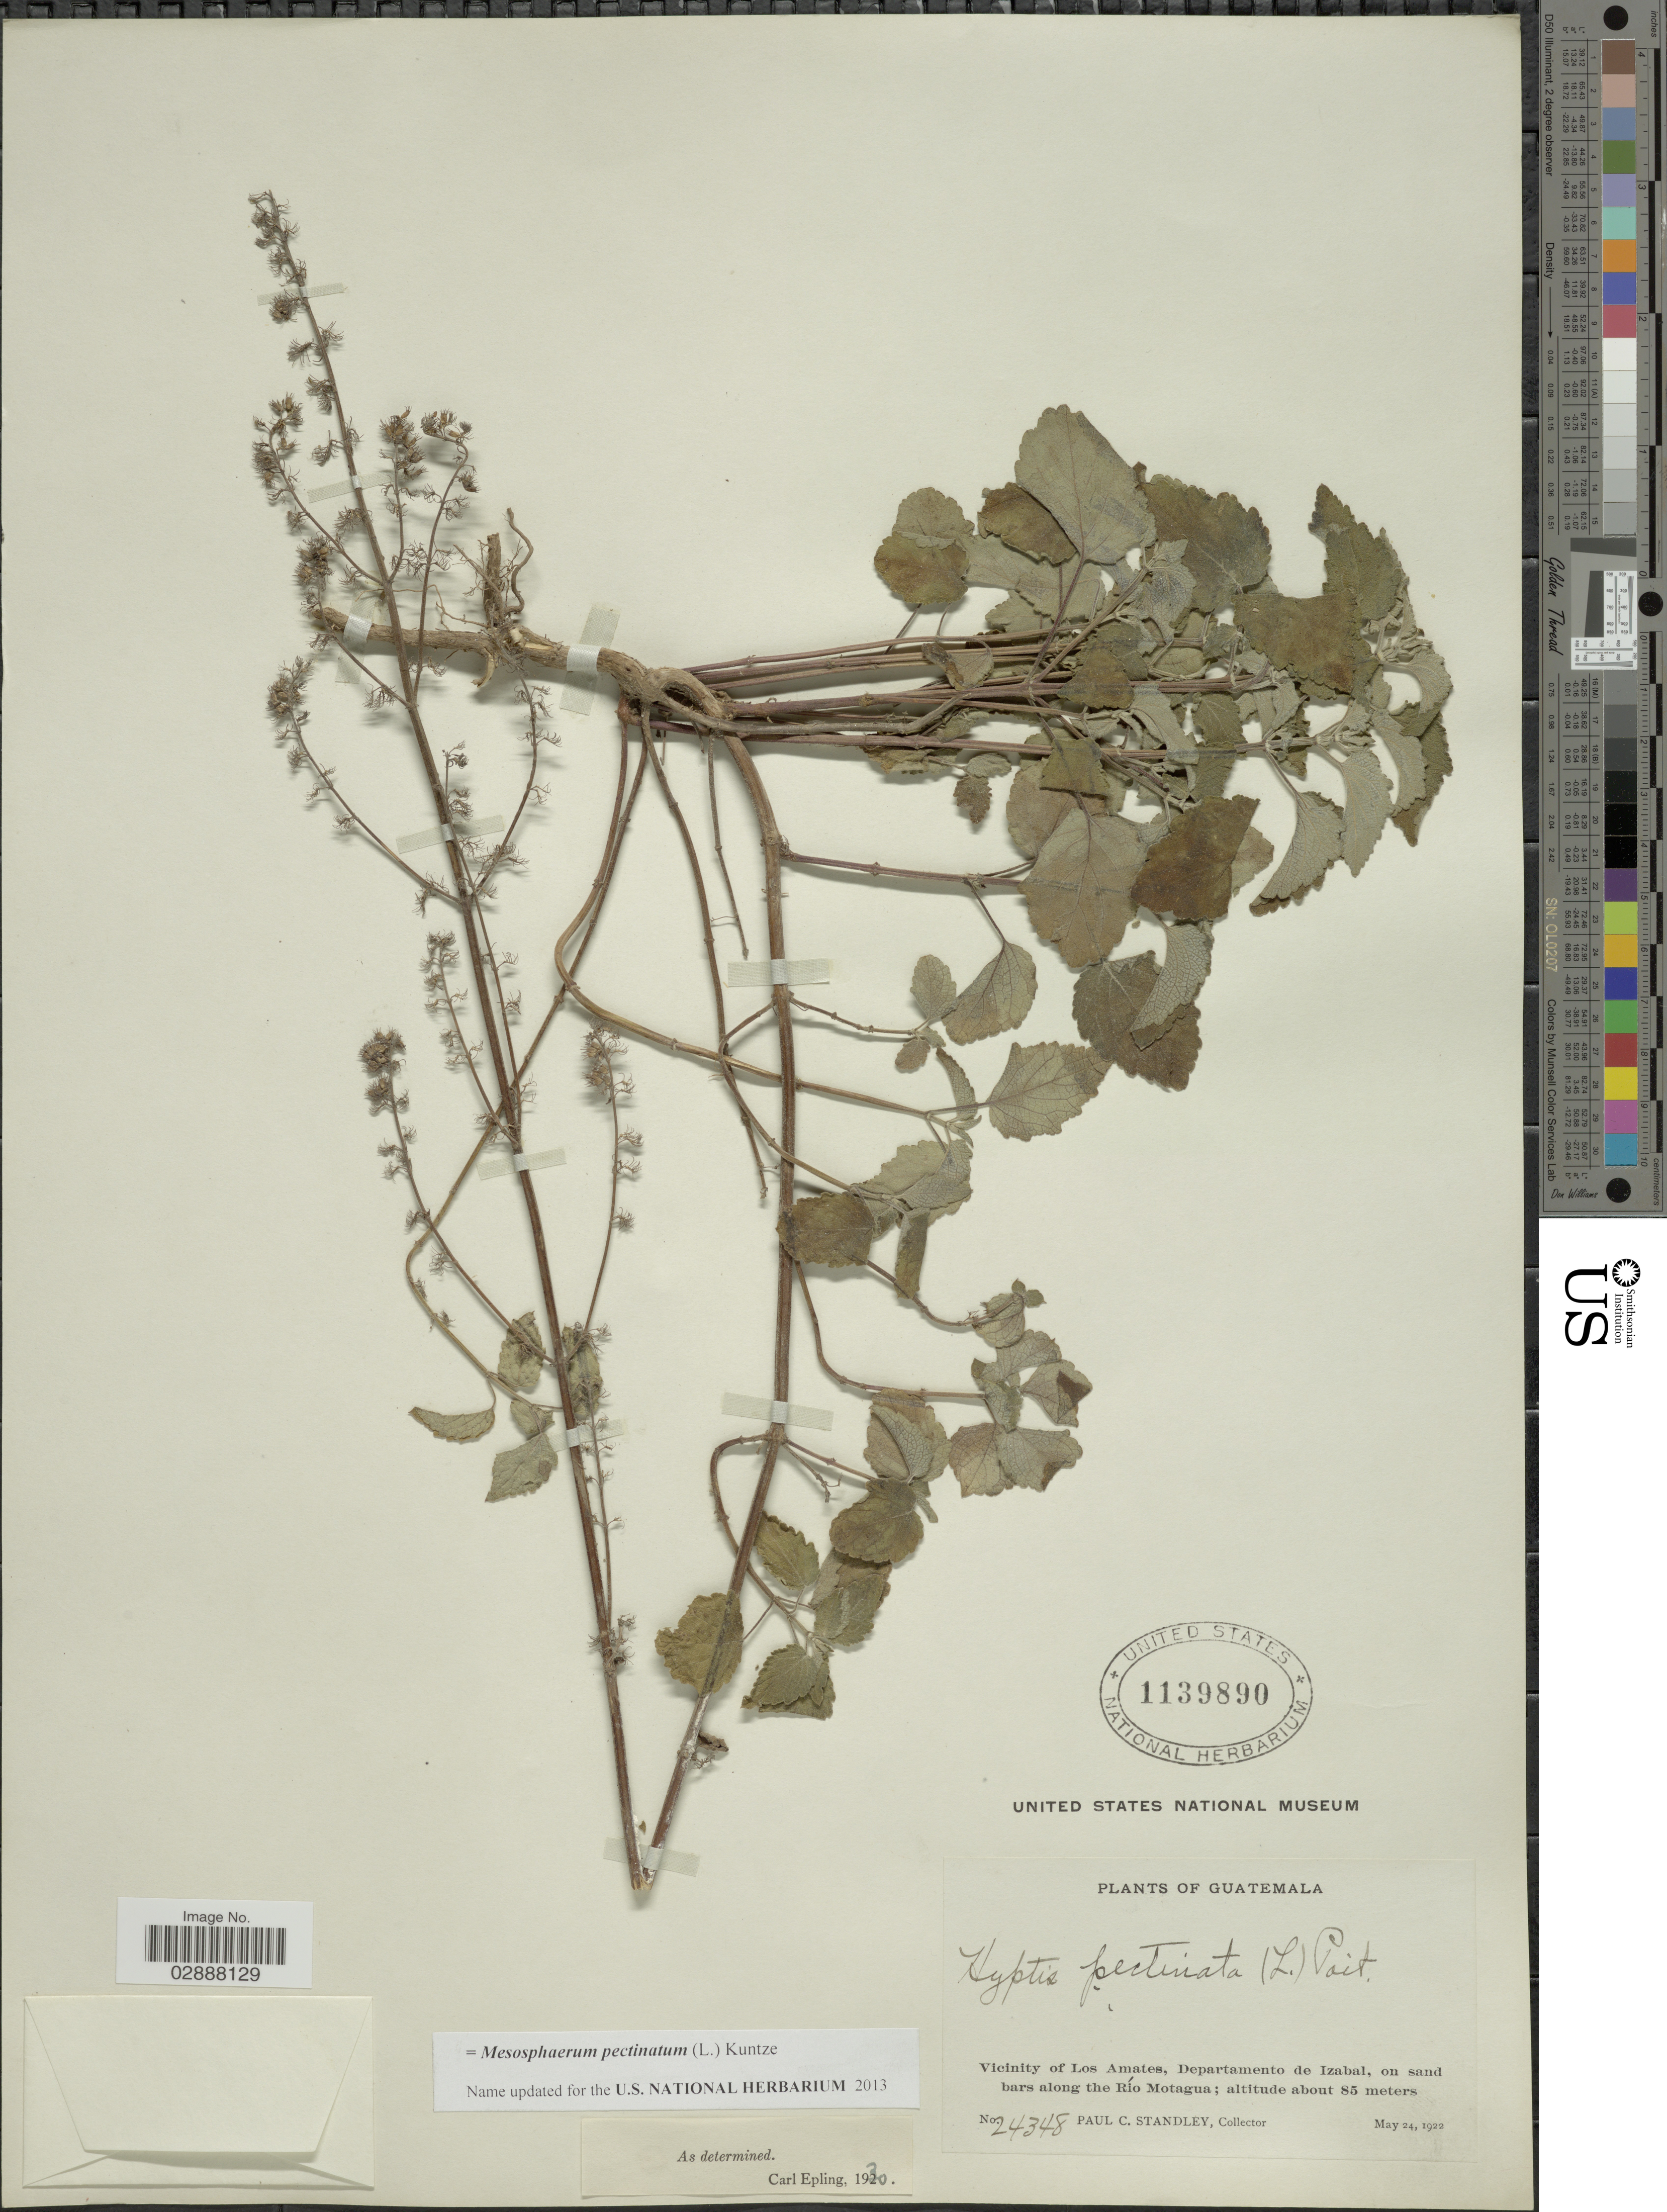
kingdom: Plantae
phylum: Tracheophyta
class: Magnoliopsida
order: Lamiales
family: Lamiaceae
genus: Mesosphaerum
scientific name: Mesosphaerum pectinatum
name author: (L.) Kuntze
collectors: P. C. Standley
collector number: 24348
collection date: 1922-05-24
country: Guatemala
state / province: Izabal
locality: Vicinity of Los Amates, Departamento de Izabal, on sand bars along the Río Motagua.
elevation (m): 85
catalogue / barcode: US 1139890